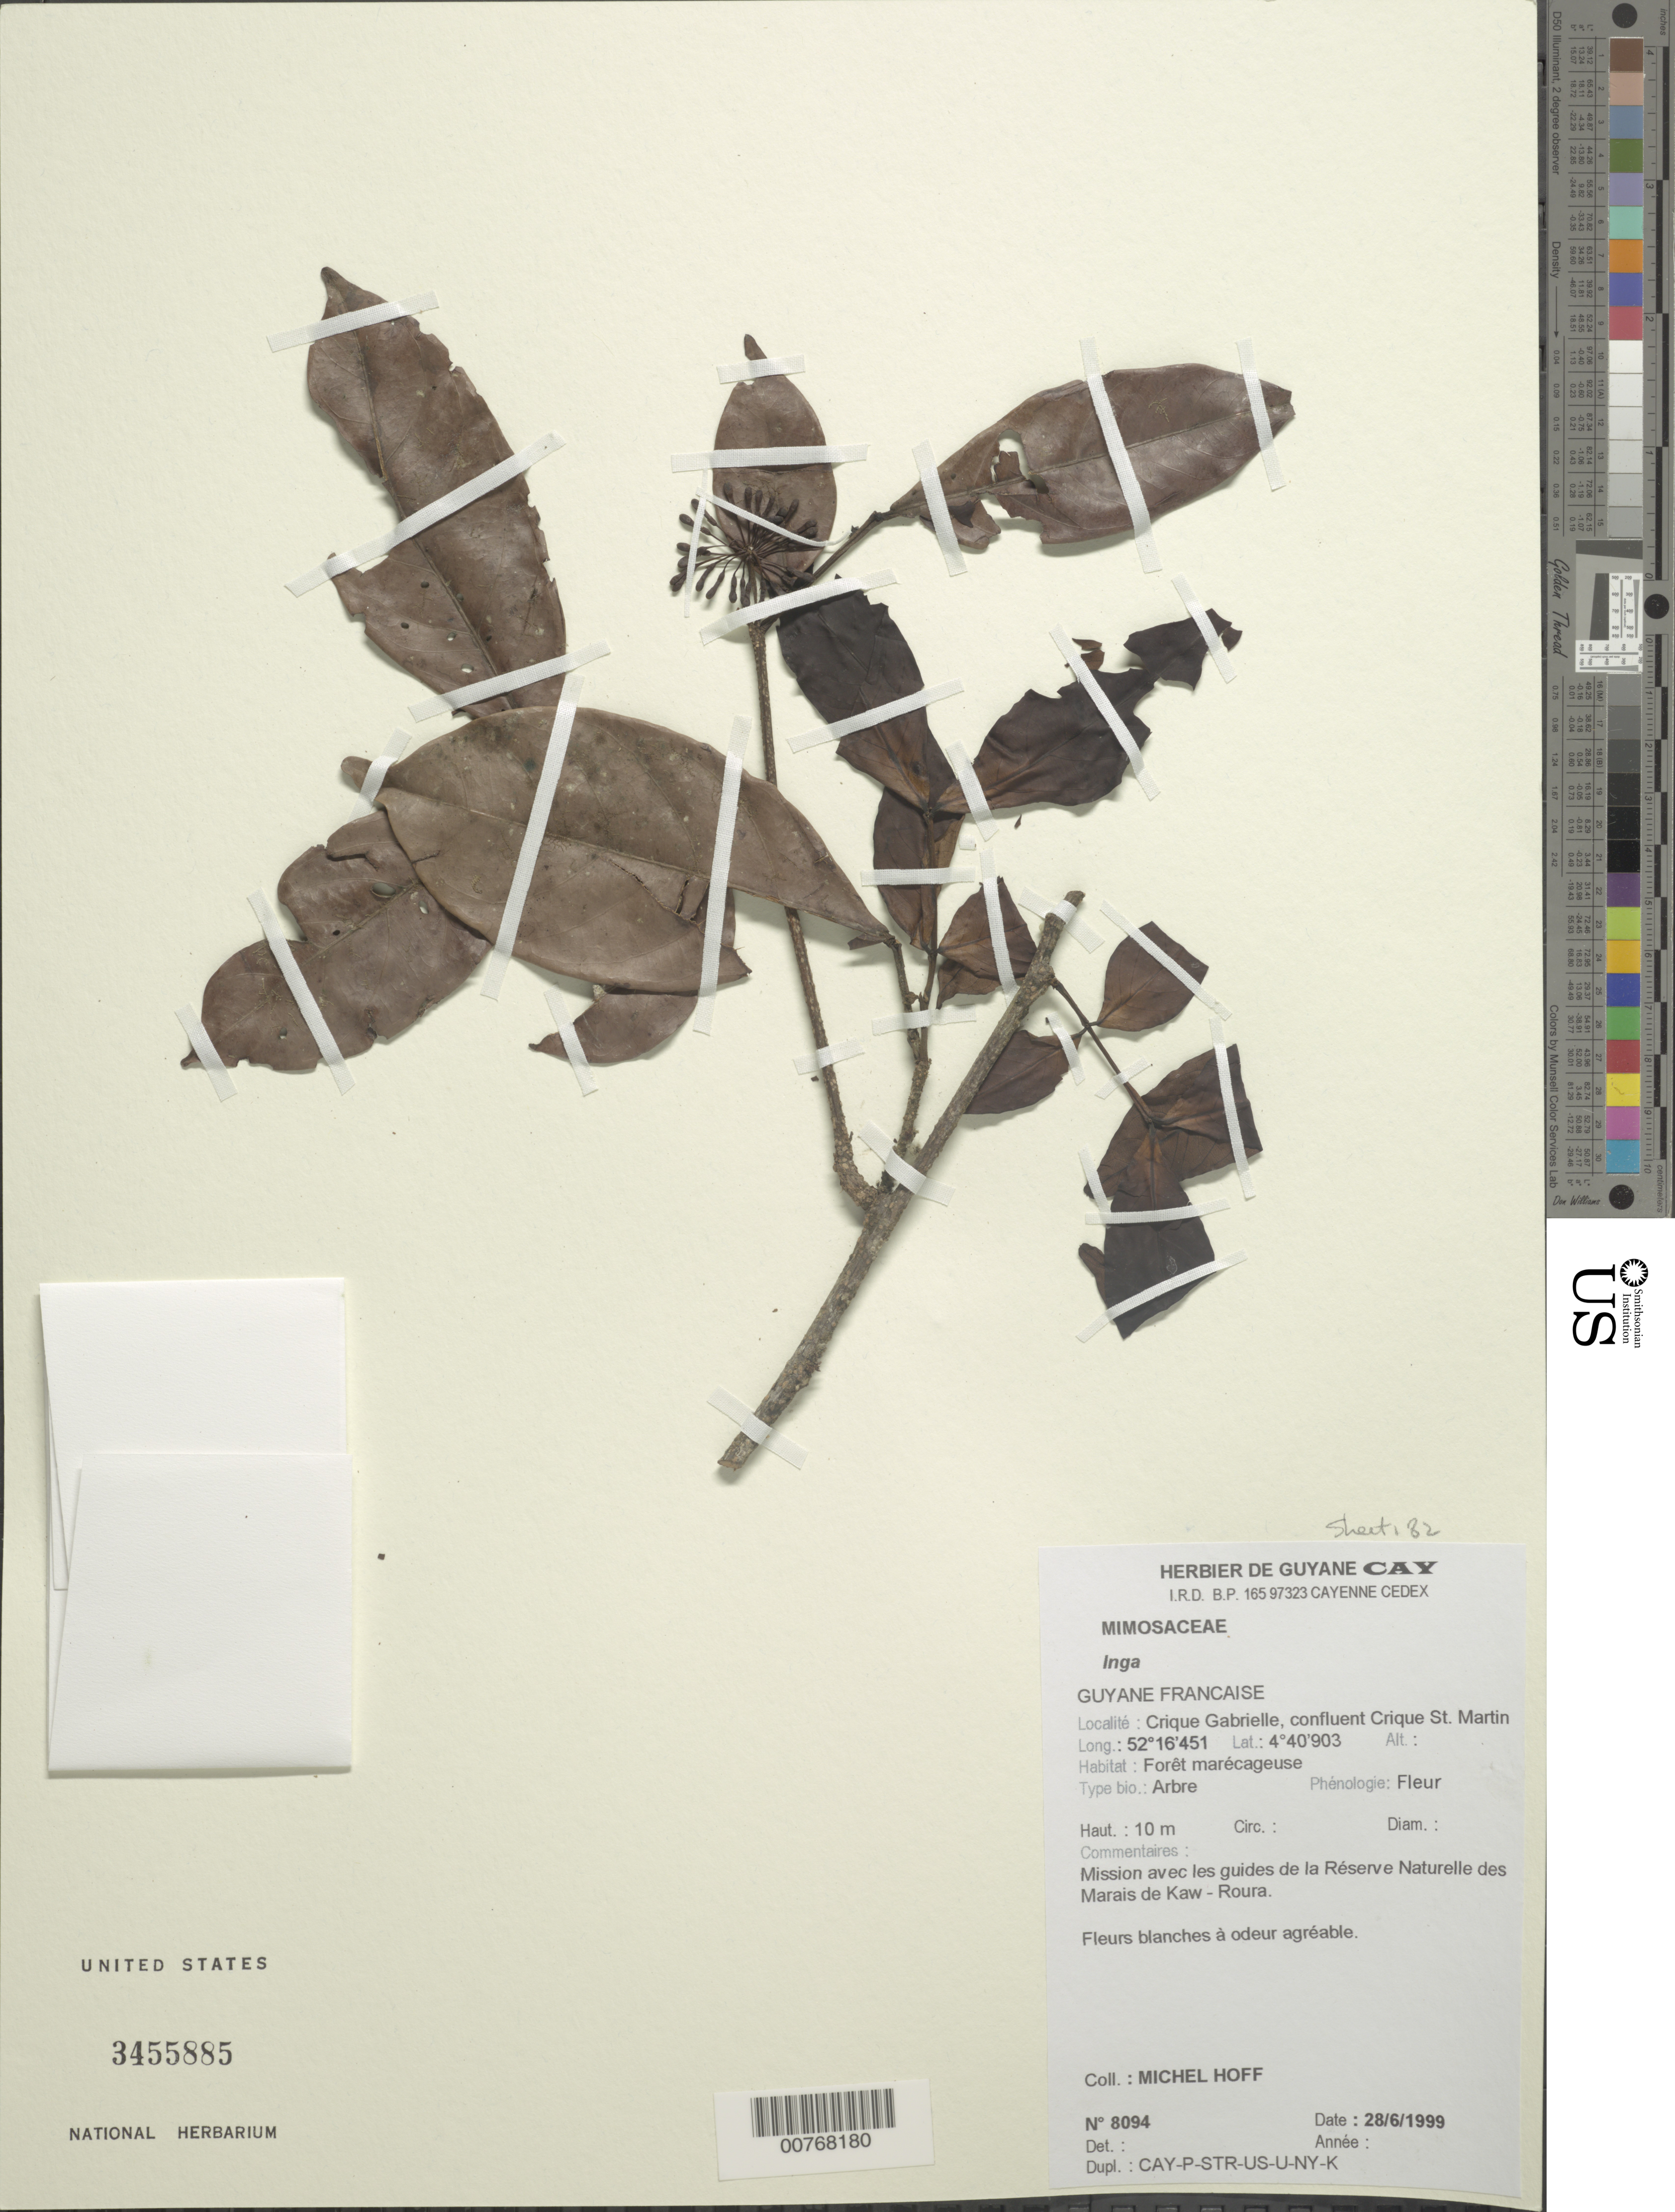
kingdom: Plantae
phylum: Tracheophyta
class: Magnoliopsida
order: Fabales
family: Fabaceae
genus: Inga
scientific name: Inga sp.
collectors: M. Hoff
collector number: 8094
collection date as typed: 28-Jun-99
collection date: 1999-06-28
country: French Guiana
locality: Crique Gabrielle, confluent Crique St. Martin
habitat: Forêt marécageuse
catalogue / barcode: US 3455885